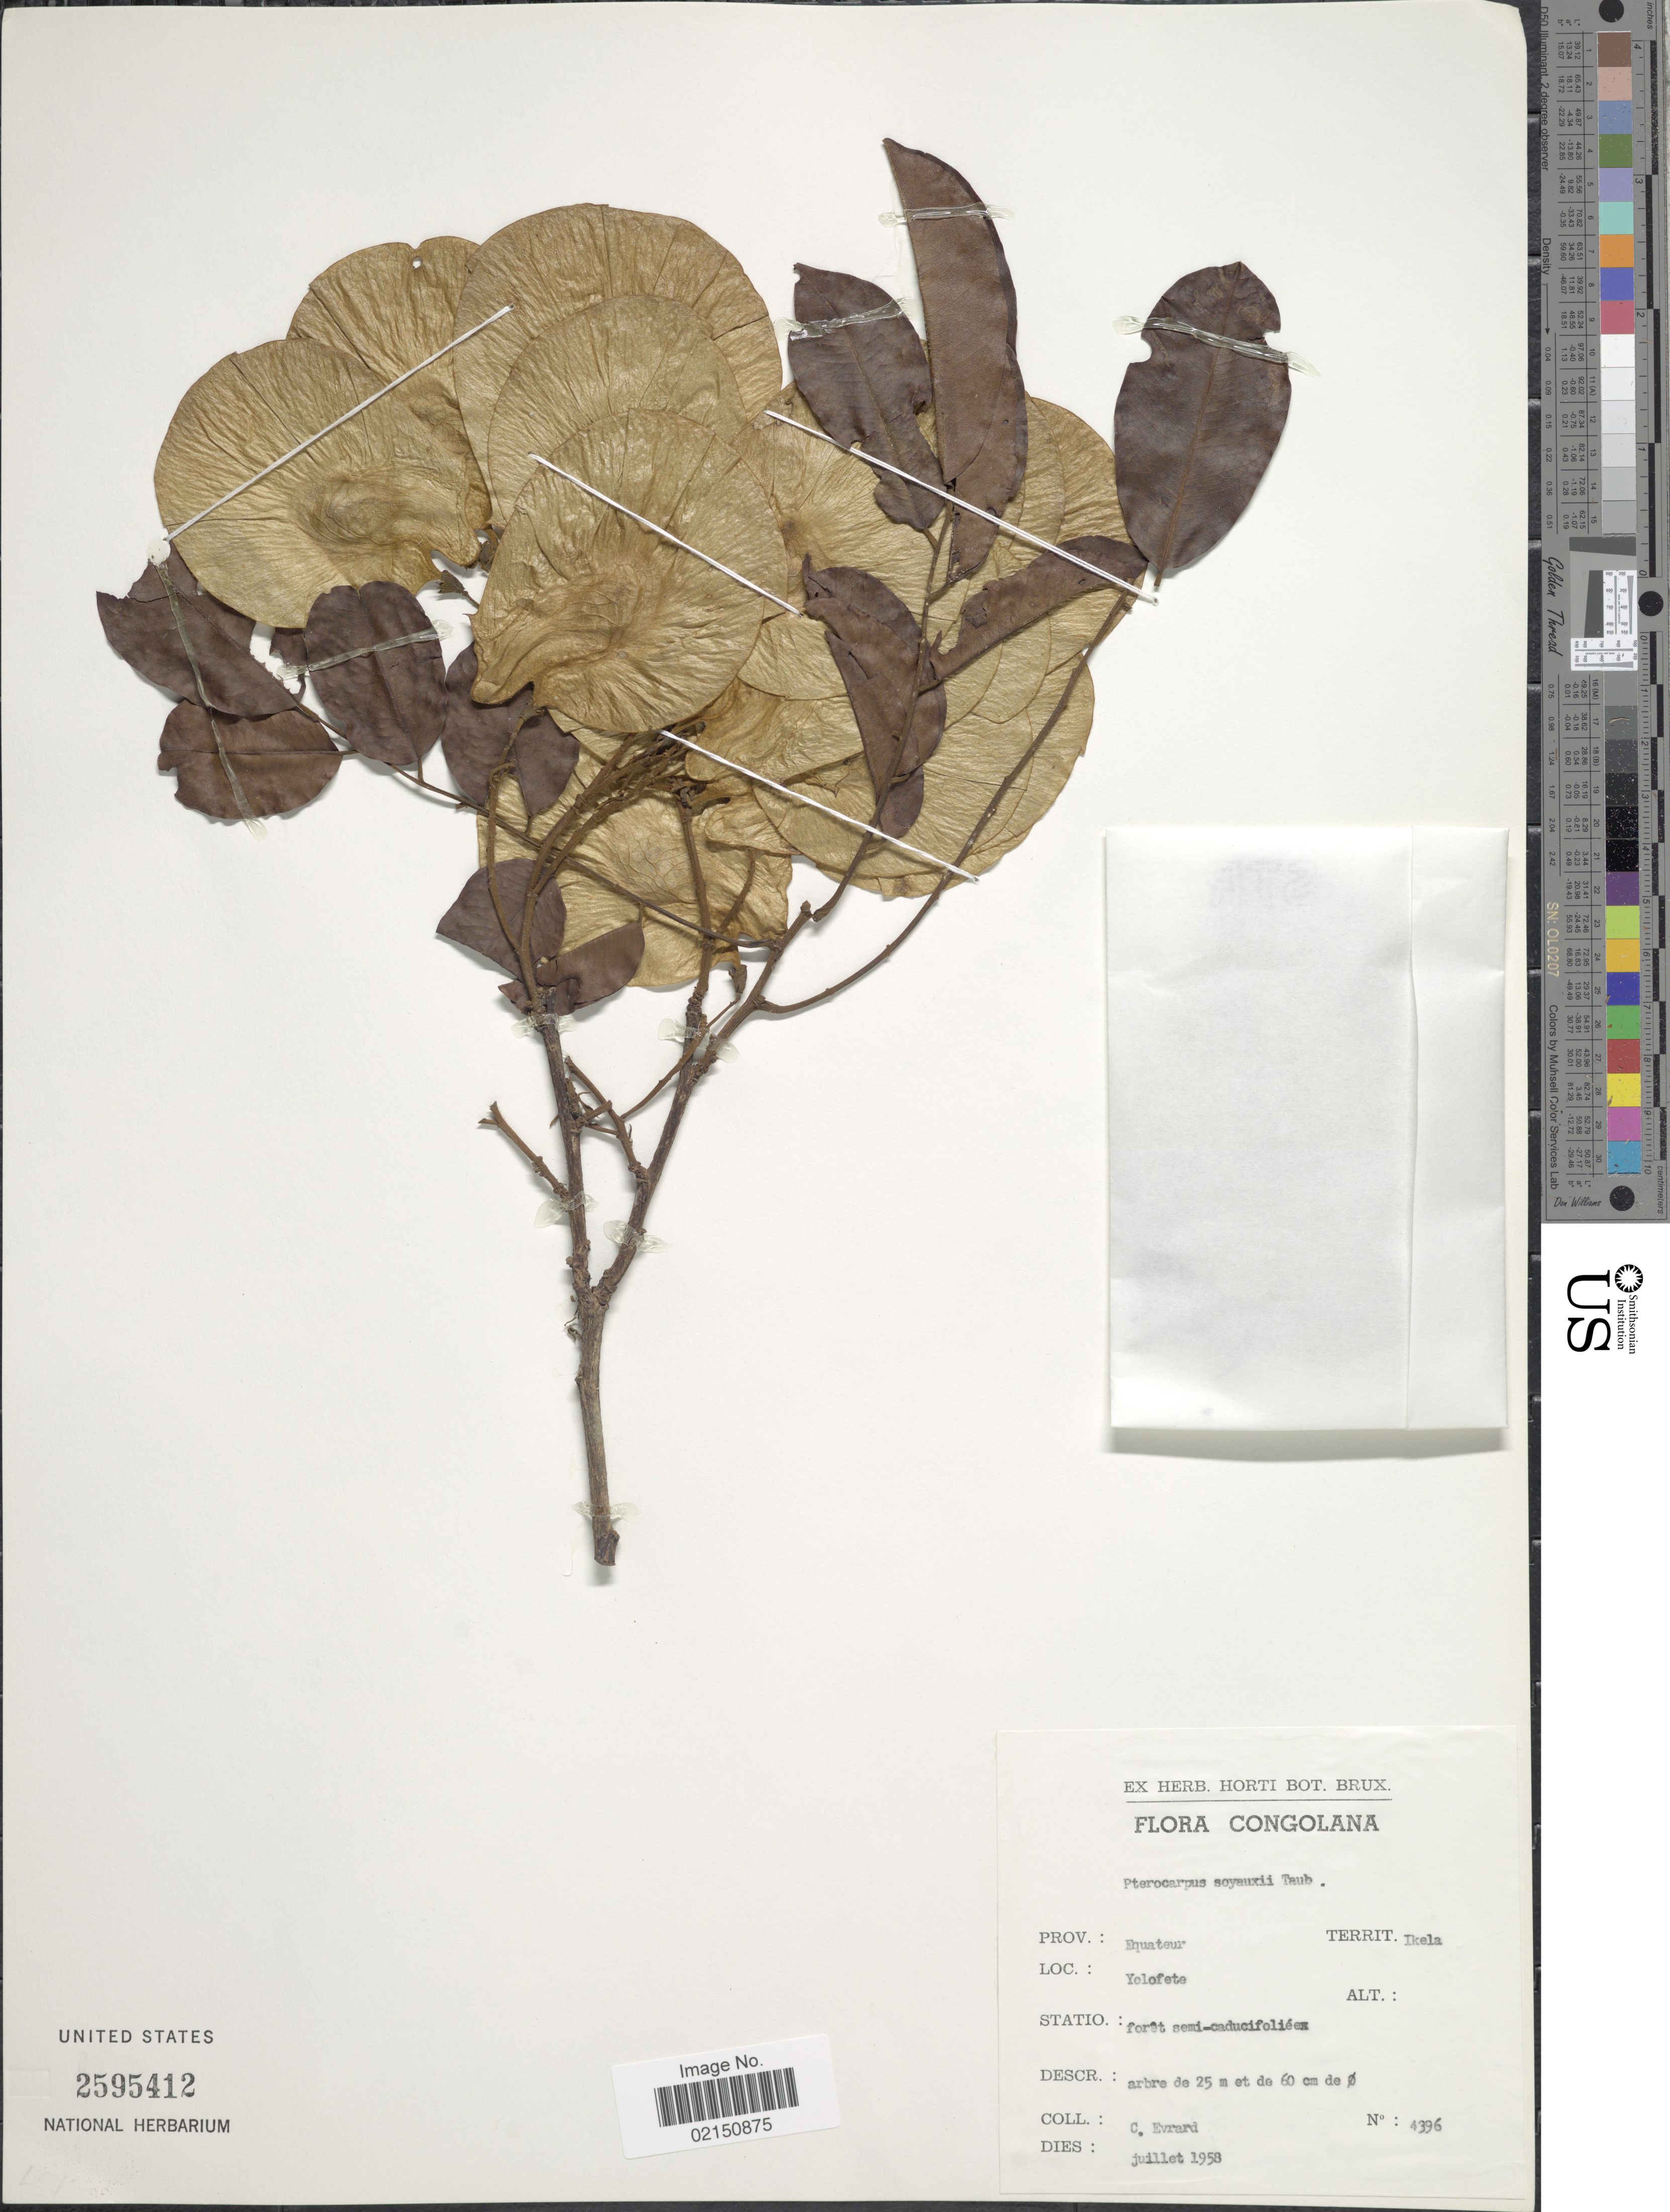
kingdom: Plantae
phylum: Tracheophyta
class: Magnoliopsida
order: Fabales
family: Fabaceae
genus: Pterocarpus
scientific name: Pterocarpus soyauxii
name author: Taub.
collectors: C. Evrard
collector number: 4396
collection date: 1958-07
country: Congo, Democratic Republic of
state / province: Equateur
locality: Congolana, Territ. Ikela, Yolofete, Statio: forêt semi-caducifoliéex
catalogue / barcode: US 2595412